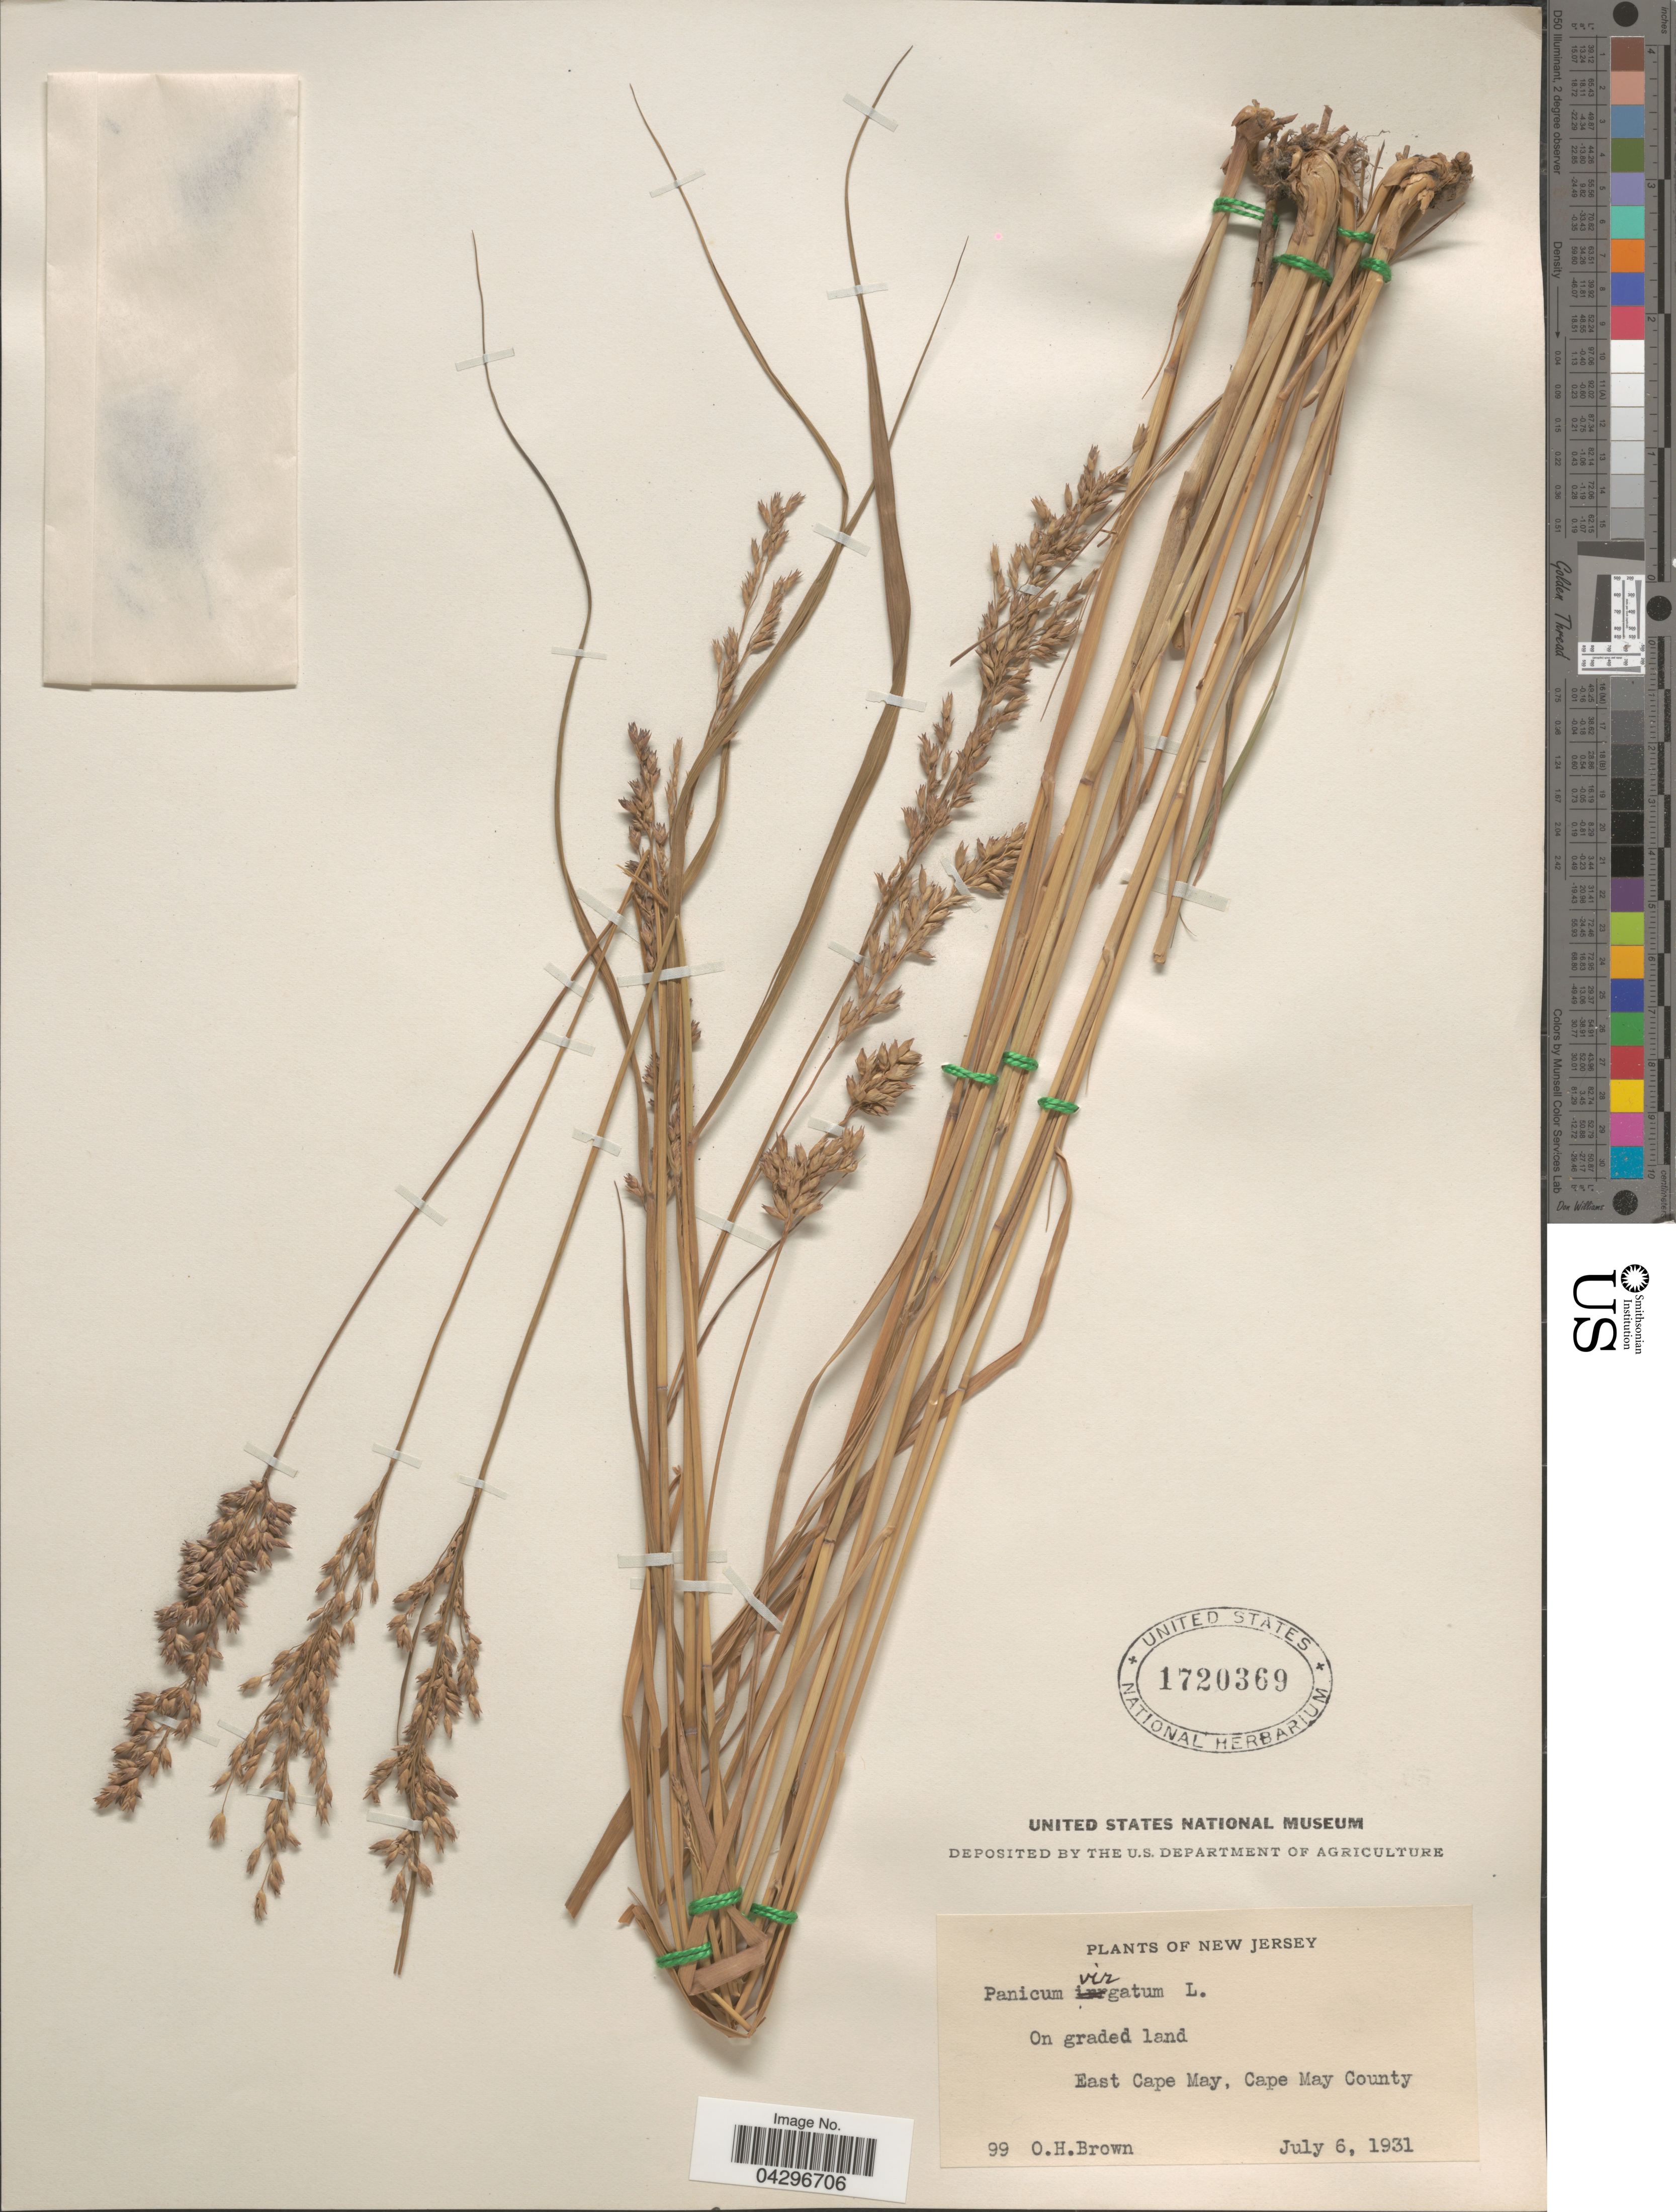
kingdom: Plantae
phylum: Tracheophyta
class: Liliopsida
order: Poales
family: Poaceae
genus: Panicum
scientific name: Panicum virgatum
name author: L.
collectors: O. Brown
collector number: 99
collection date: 1931-07-06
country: United States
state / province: New Jersey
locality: East Cape May, Cape May County.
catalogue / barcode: US 1720369